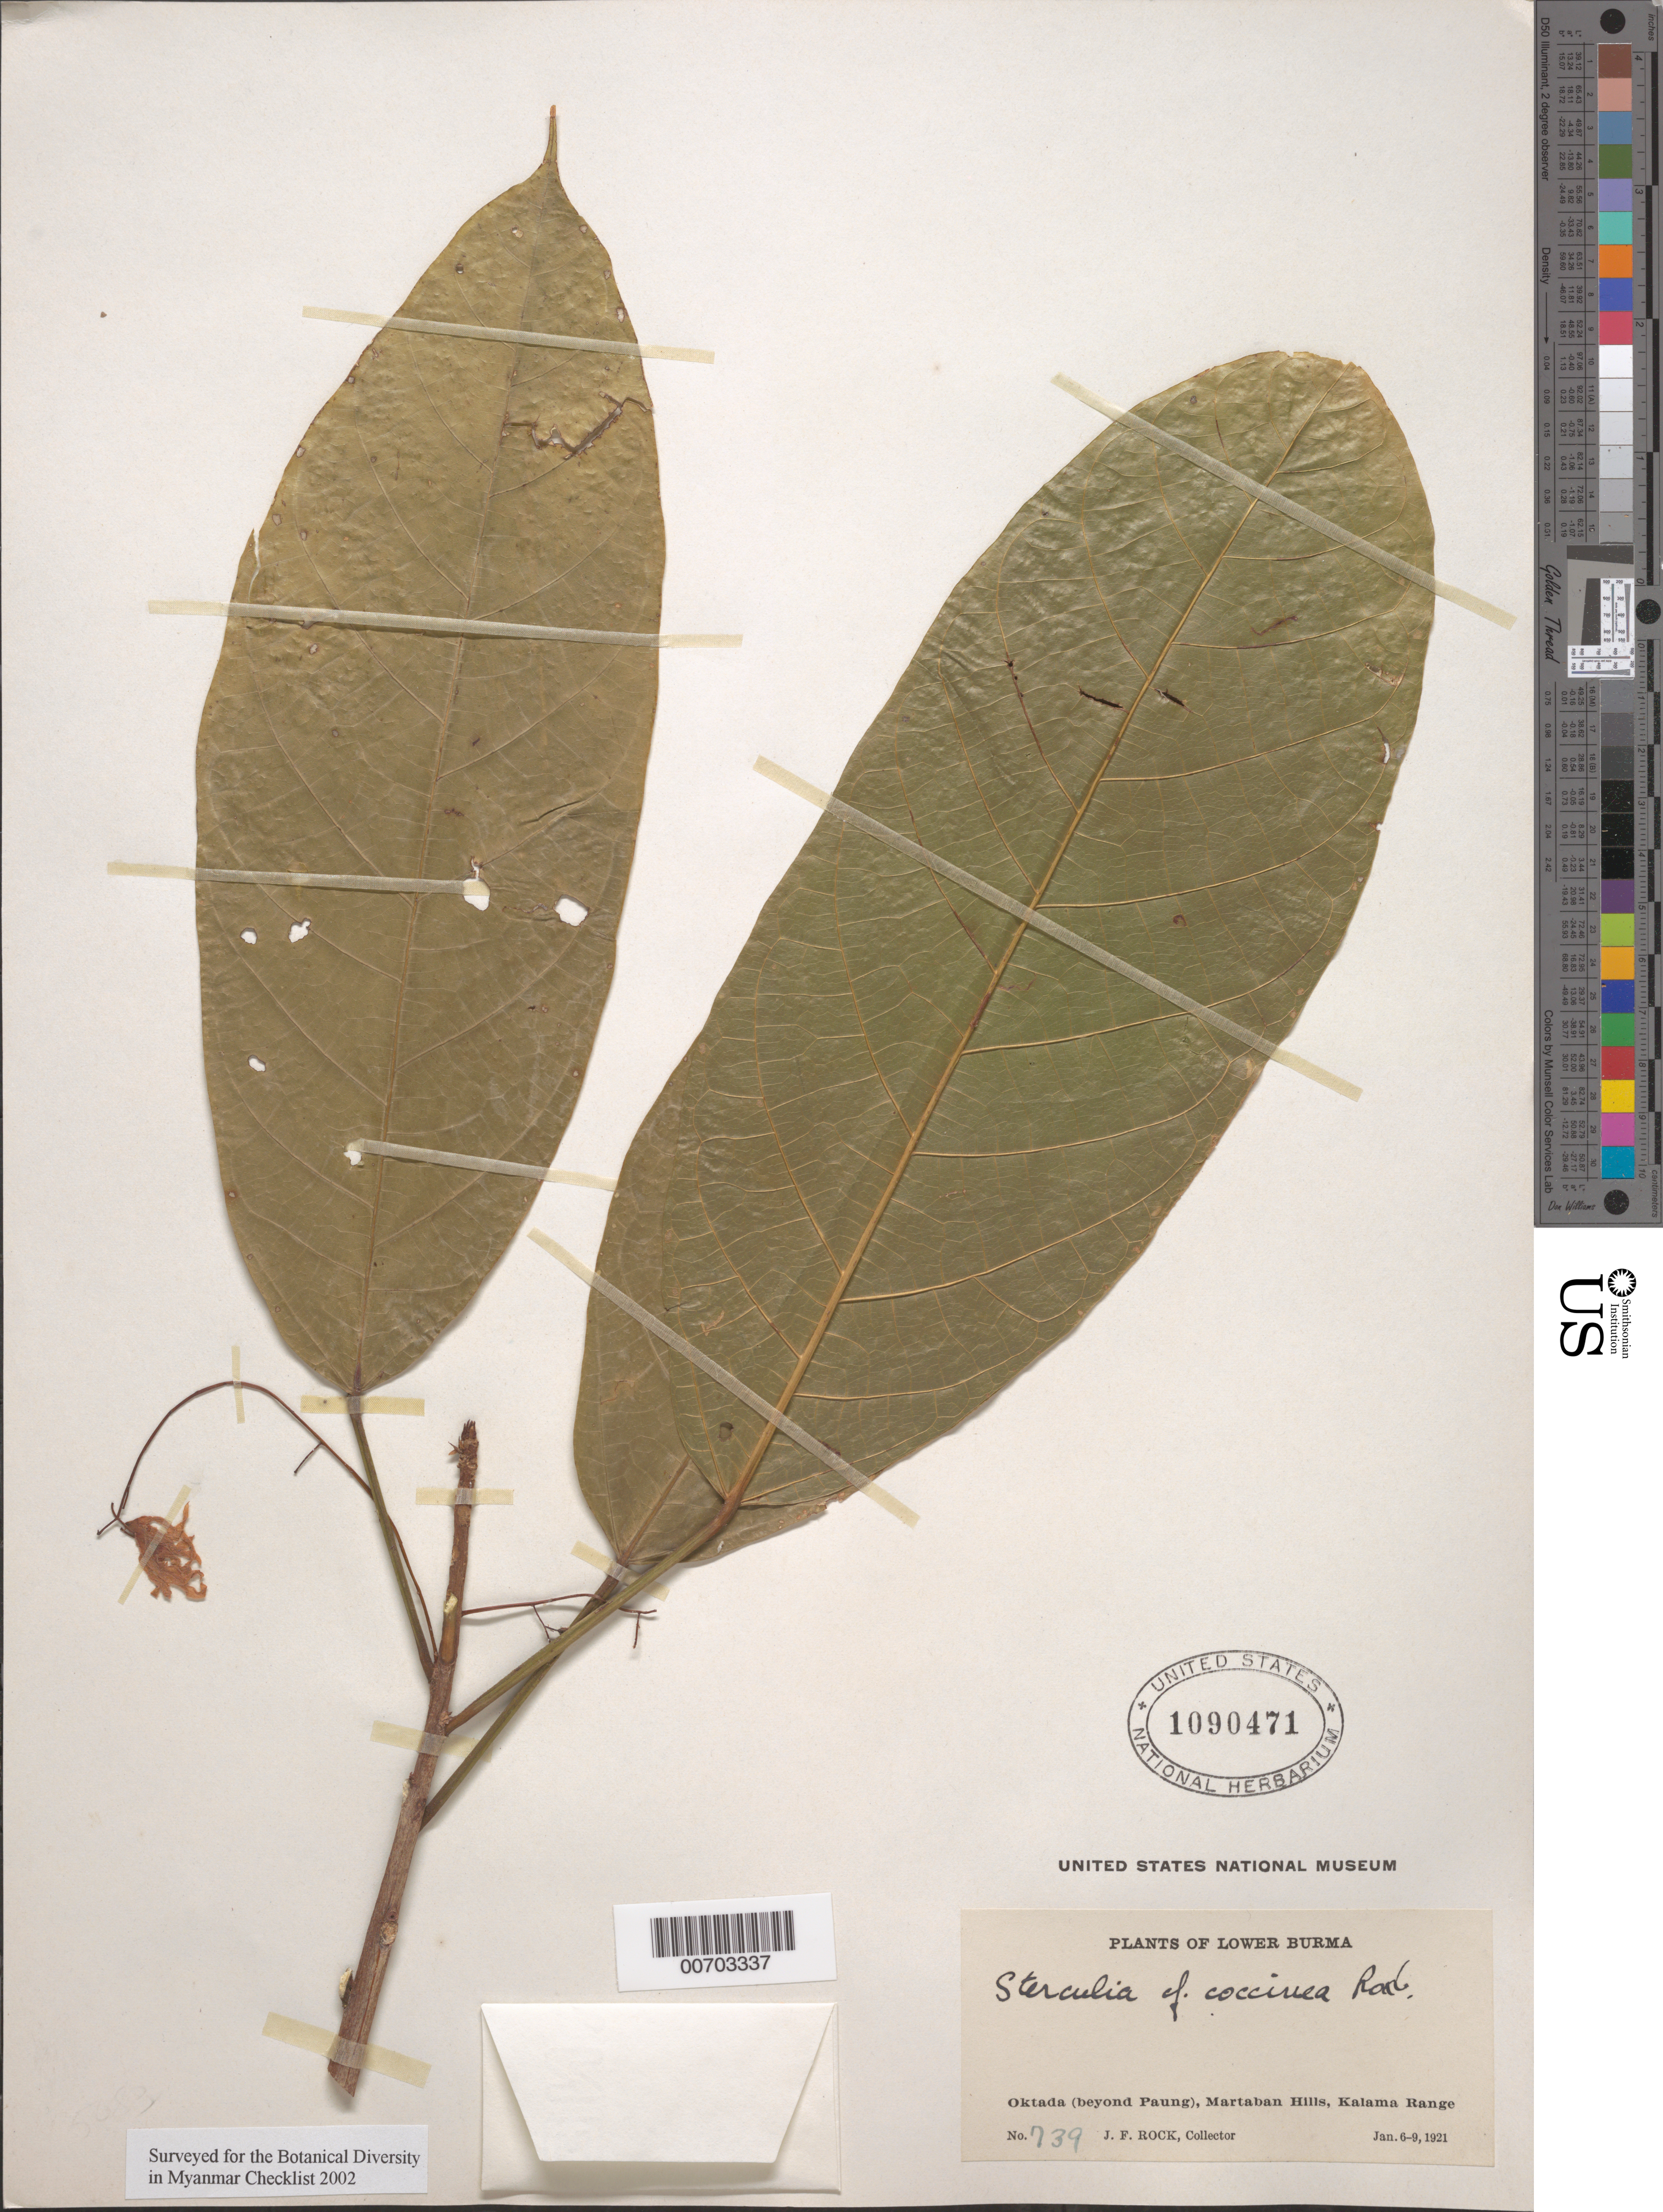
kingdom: Plantae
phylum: Tracheophyta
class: Magnoliopsida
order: Malvales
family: Malvaceae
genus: Sterculia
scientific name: Sterculia coccinea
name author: Roxb.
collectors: J. F. Rock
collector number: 739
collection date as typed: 06 Jan 1921 to 09 Jan 1921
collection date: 1921-01-06/1921-01-09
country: Myanmar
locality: Oktada (beyond Paung), Martaban Hills, Kalama Range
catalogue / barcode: US 1090471